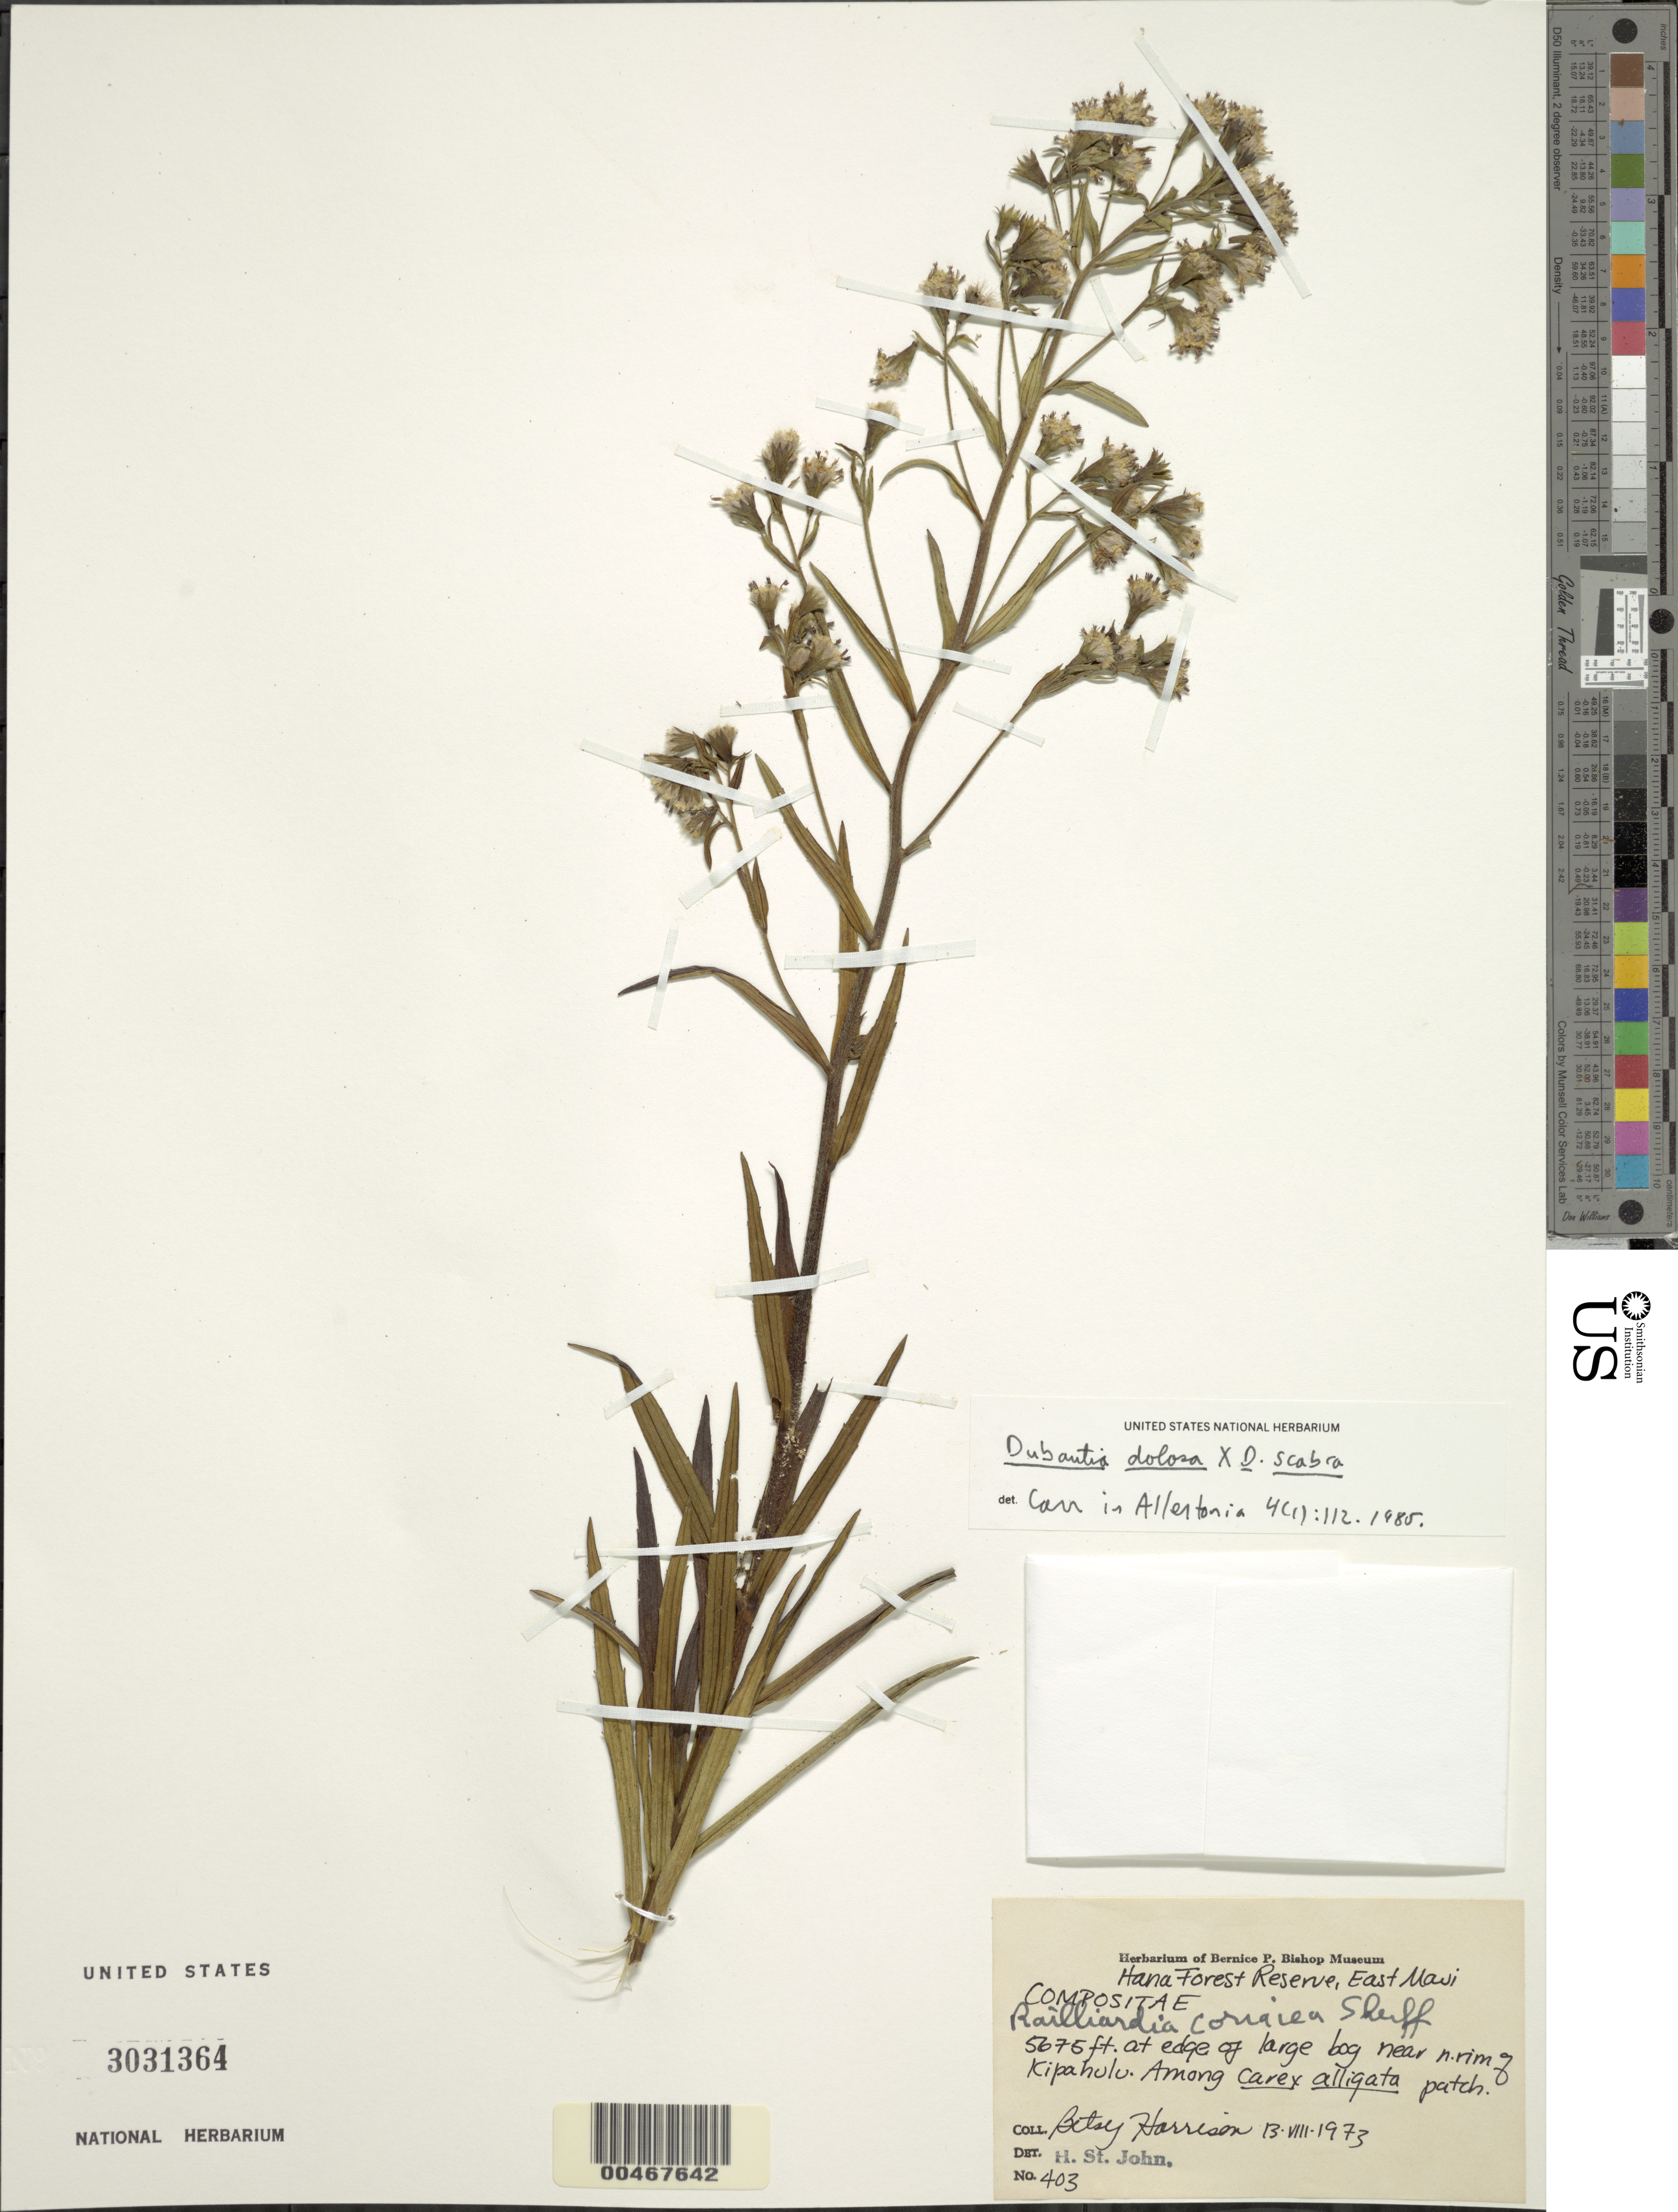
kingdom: Plantae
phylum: Tracheophyta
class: Magnoliopsida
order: Asterales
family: Asteraceae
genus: Dubautia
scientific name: Dubautia scabra x D. waianapanapaensis G.D. Carr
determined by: Carr, G. D.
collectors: B. Harrison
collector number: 403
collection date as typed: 13 Aug 1973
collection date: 1973-08-13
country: United States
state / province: Hawaii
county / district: Maui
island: Maui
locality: Near N rim of Kipahulu, E Maui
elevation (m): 1730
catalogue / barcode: US 3031364